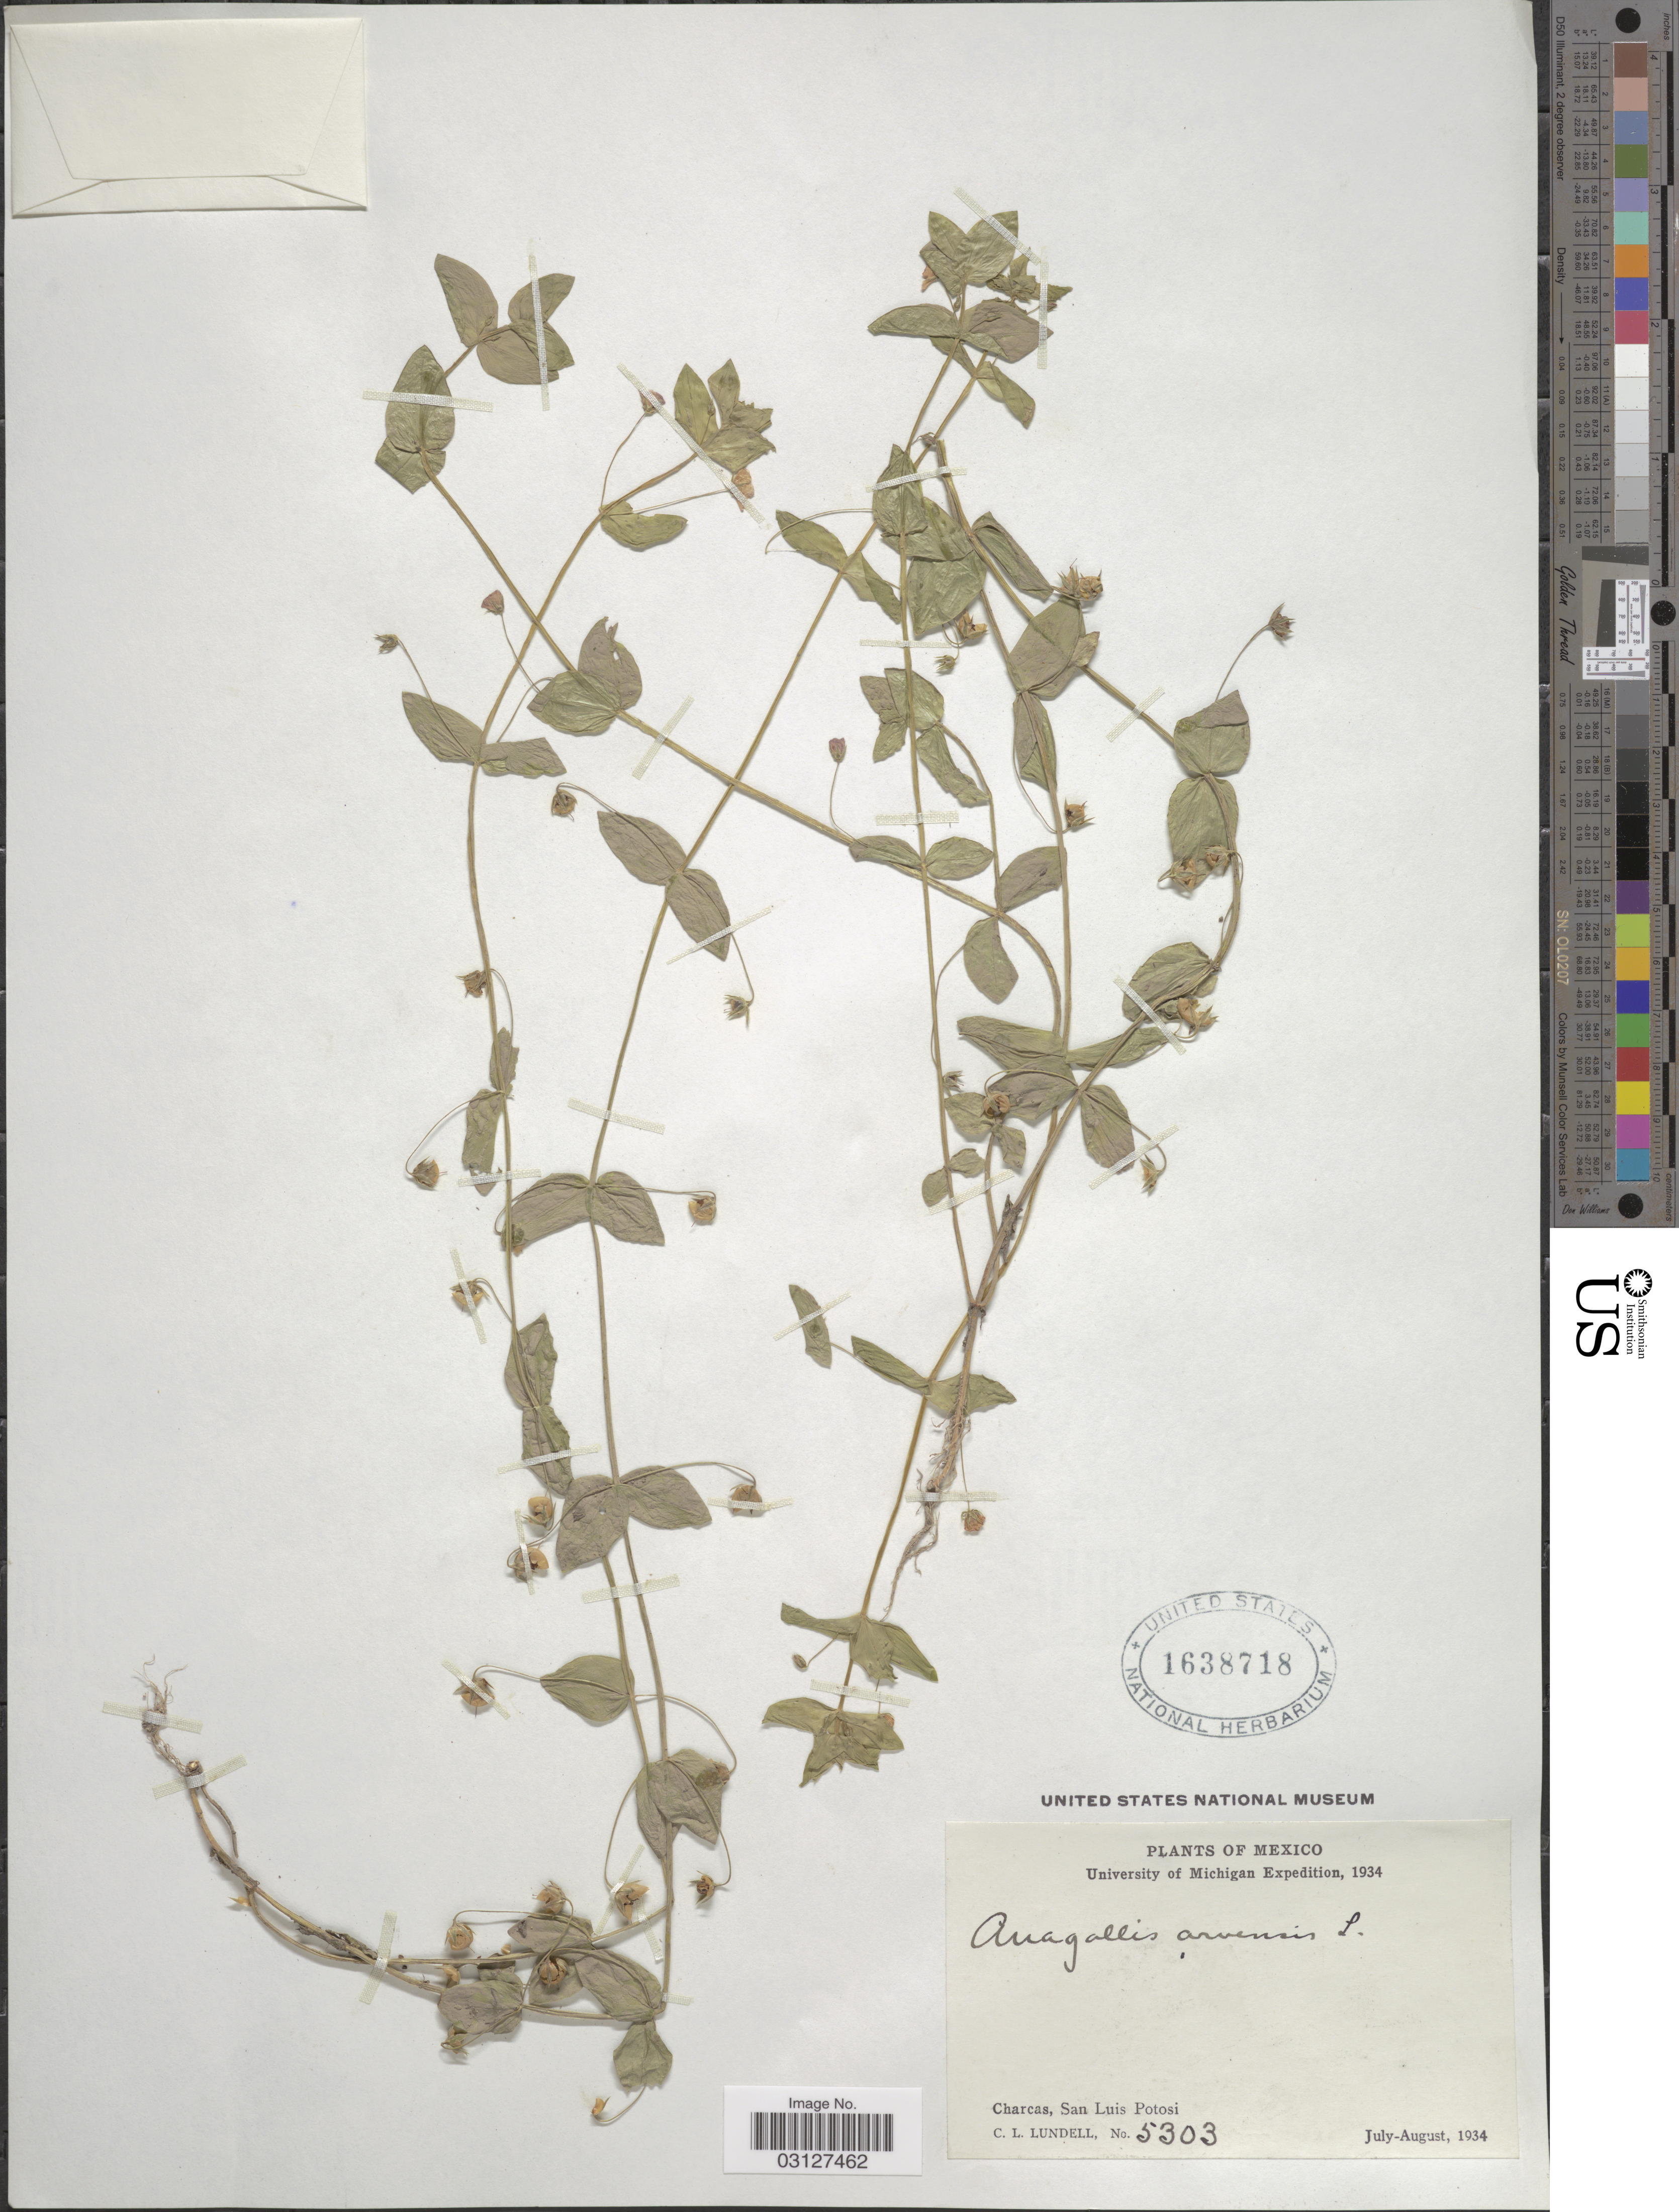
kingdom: Plantae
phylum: Tracheophyta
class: Magnoliopsida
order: Ericales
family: Primulaceae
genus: Anagallis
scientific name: Anagallis arvensis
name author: L.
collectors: C. L. Lundell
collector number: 5303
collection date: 1934-07/1934-08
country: Mexico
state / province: San Luis Potosí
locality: Charcas.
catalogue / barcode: US 1638718